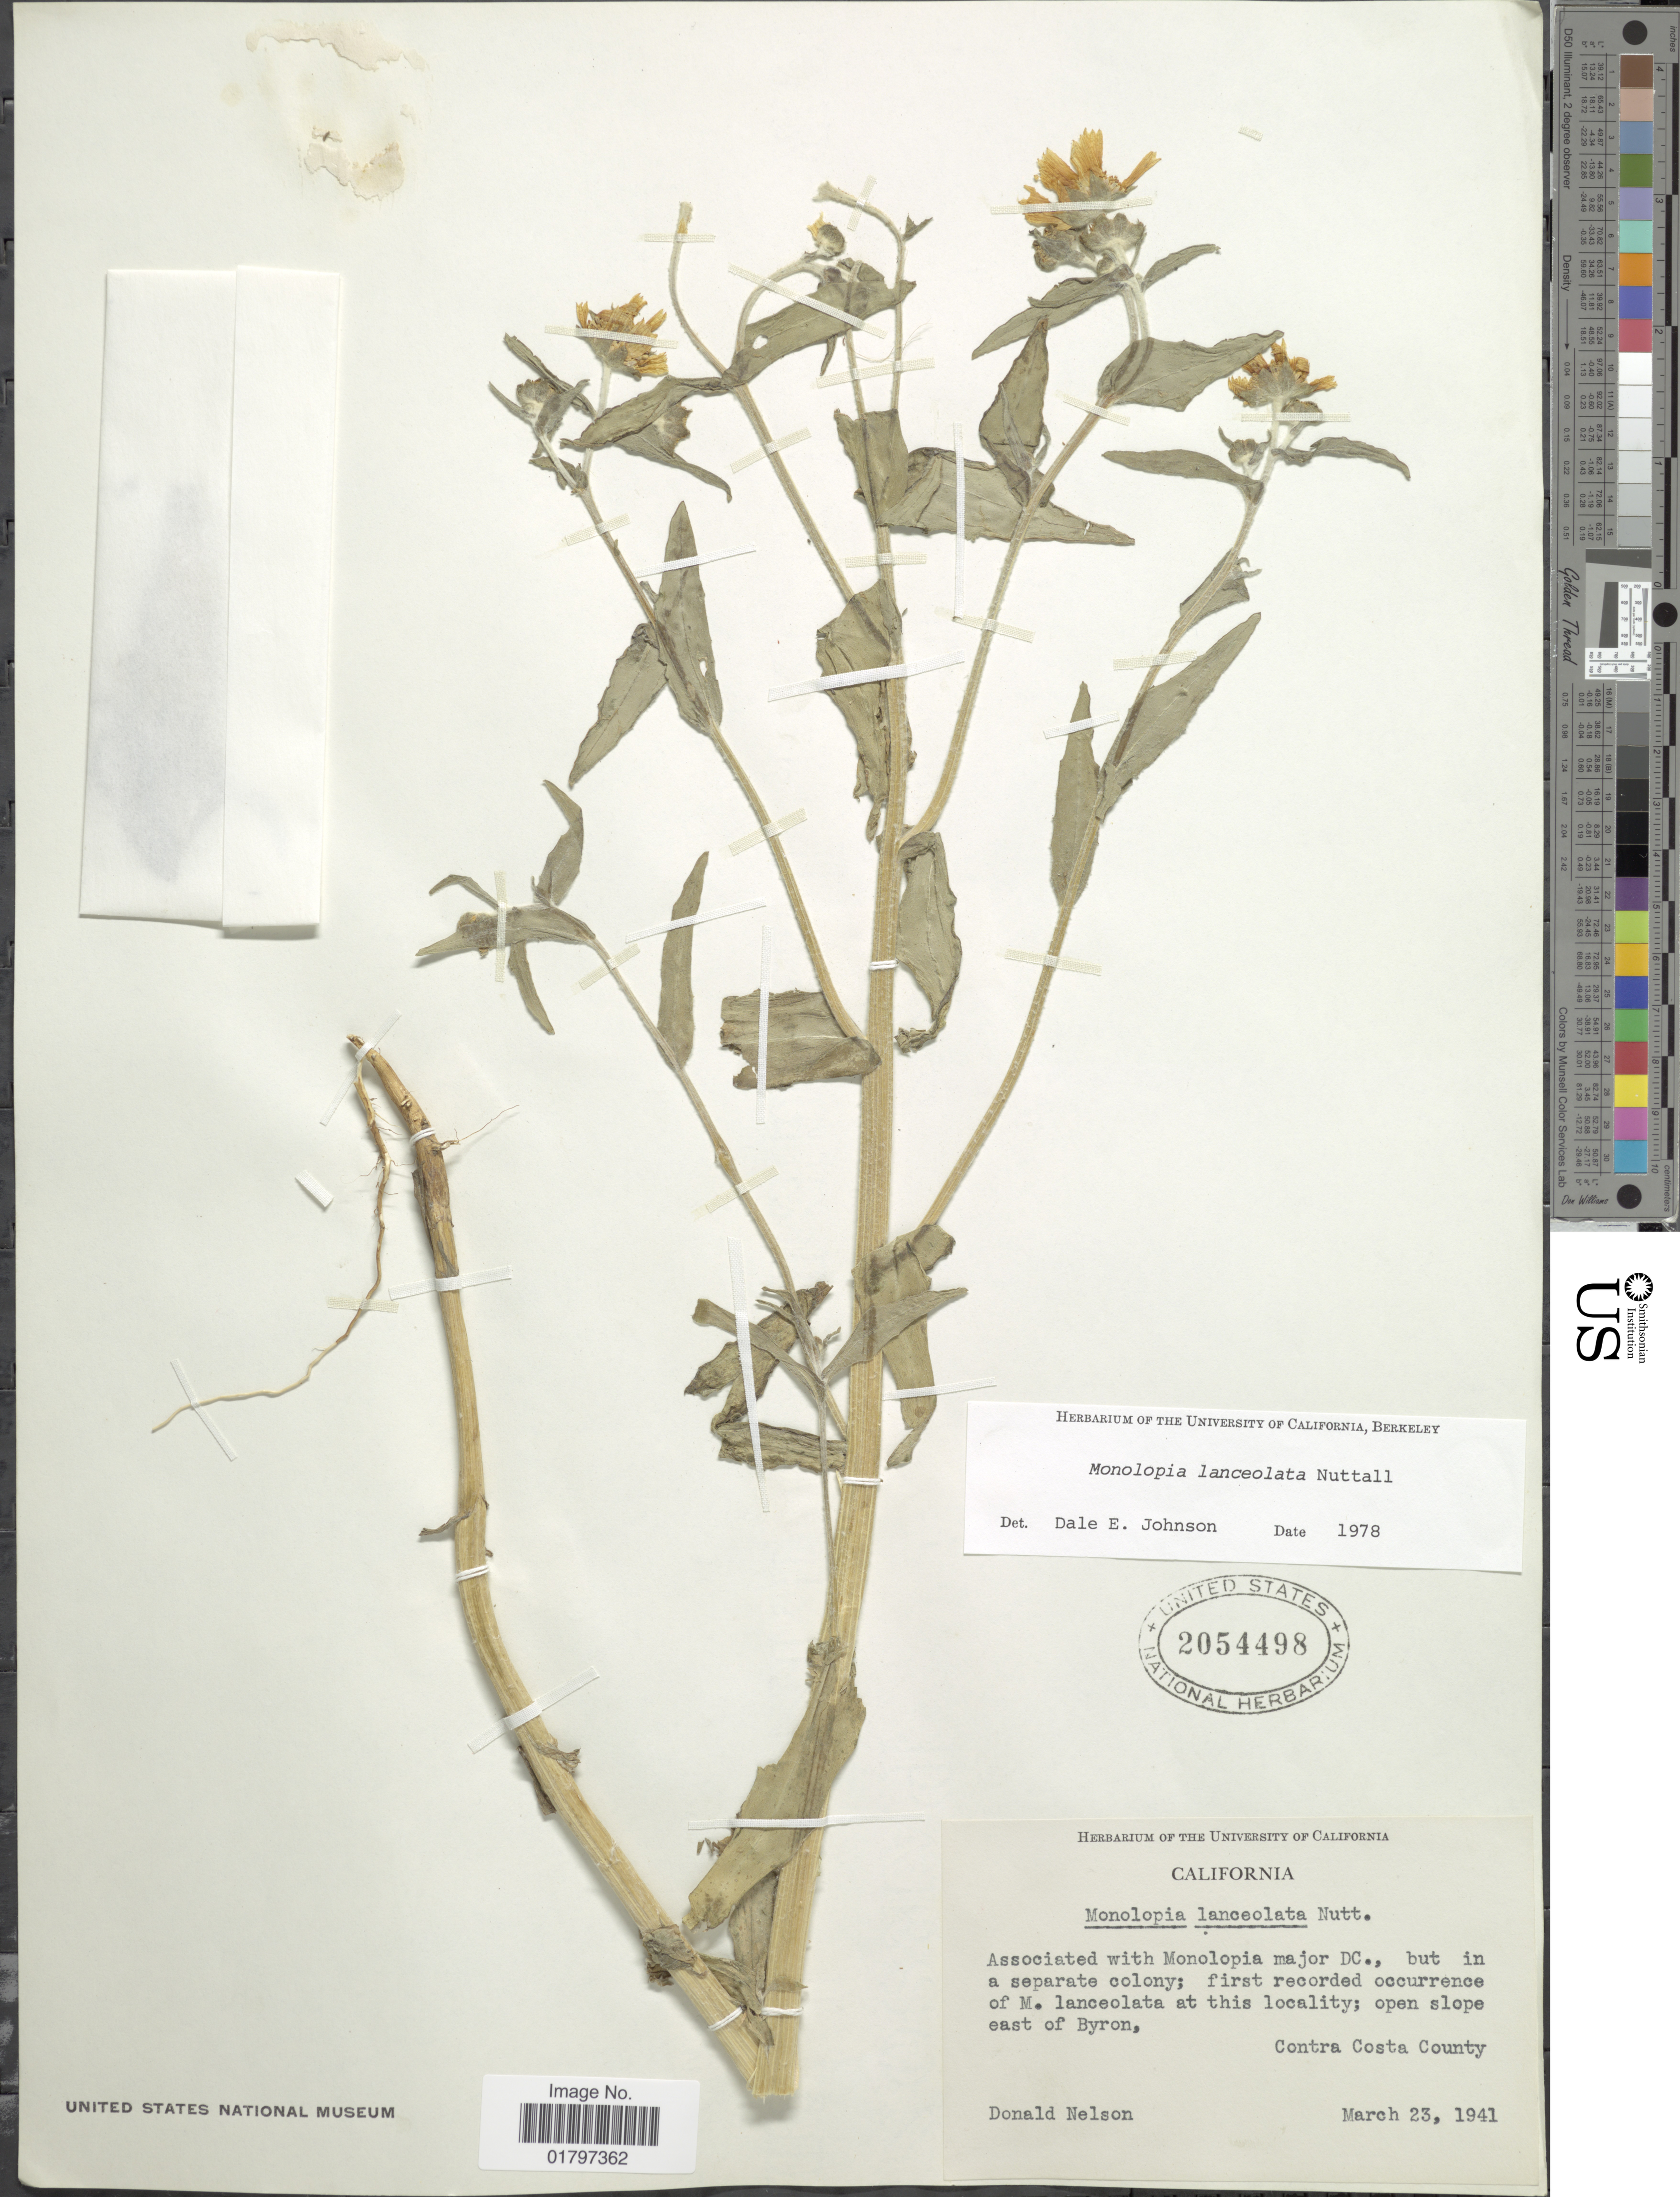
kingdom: Plantae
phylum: Tracheophyta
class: Magnoliopsida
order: Asterales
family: Asteraceae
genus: Monolopia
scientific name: Monolopia lanceolata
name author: Nutt.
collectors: D. Nelson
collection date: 1941-03-23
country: United States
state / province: California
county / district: Contra Costa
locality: Open slope east of Byron. Contra Costa County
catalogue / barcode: US 2054498